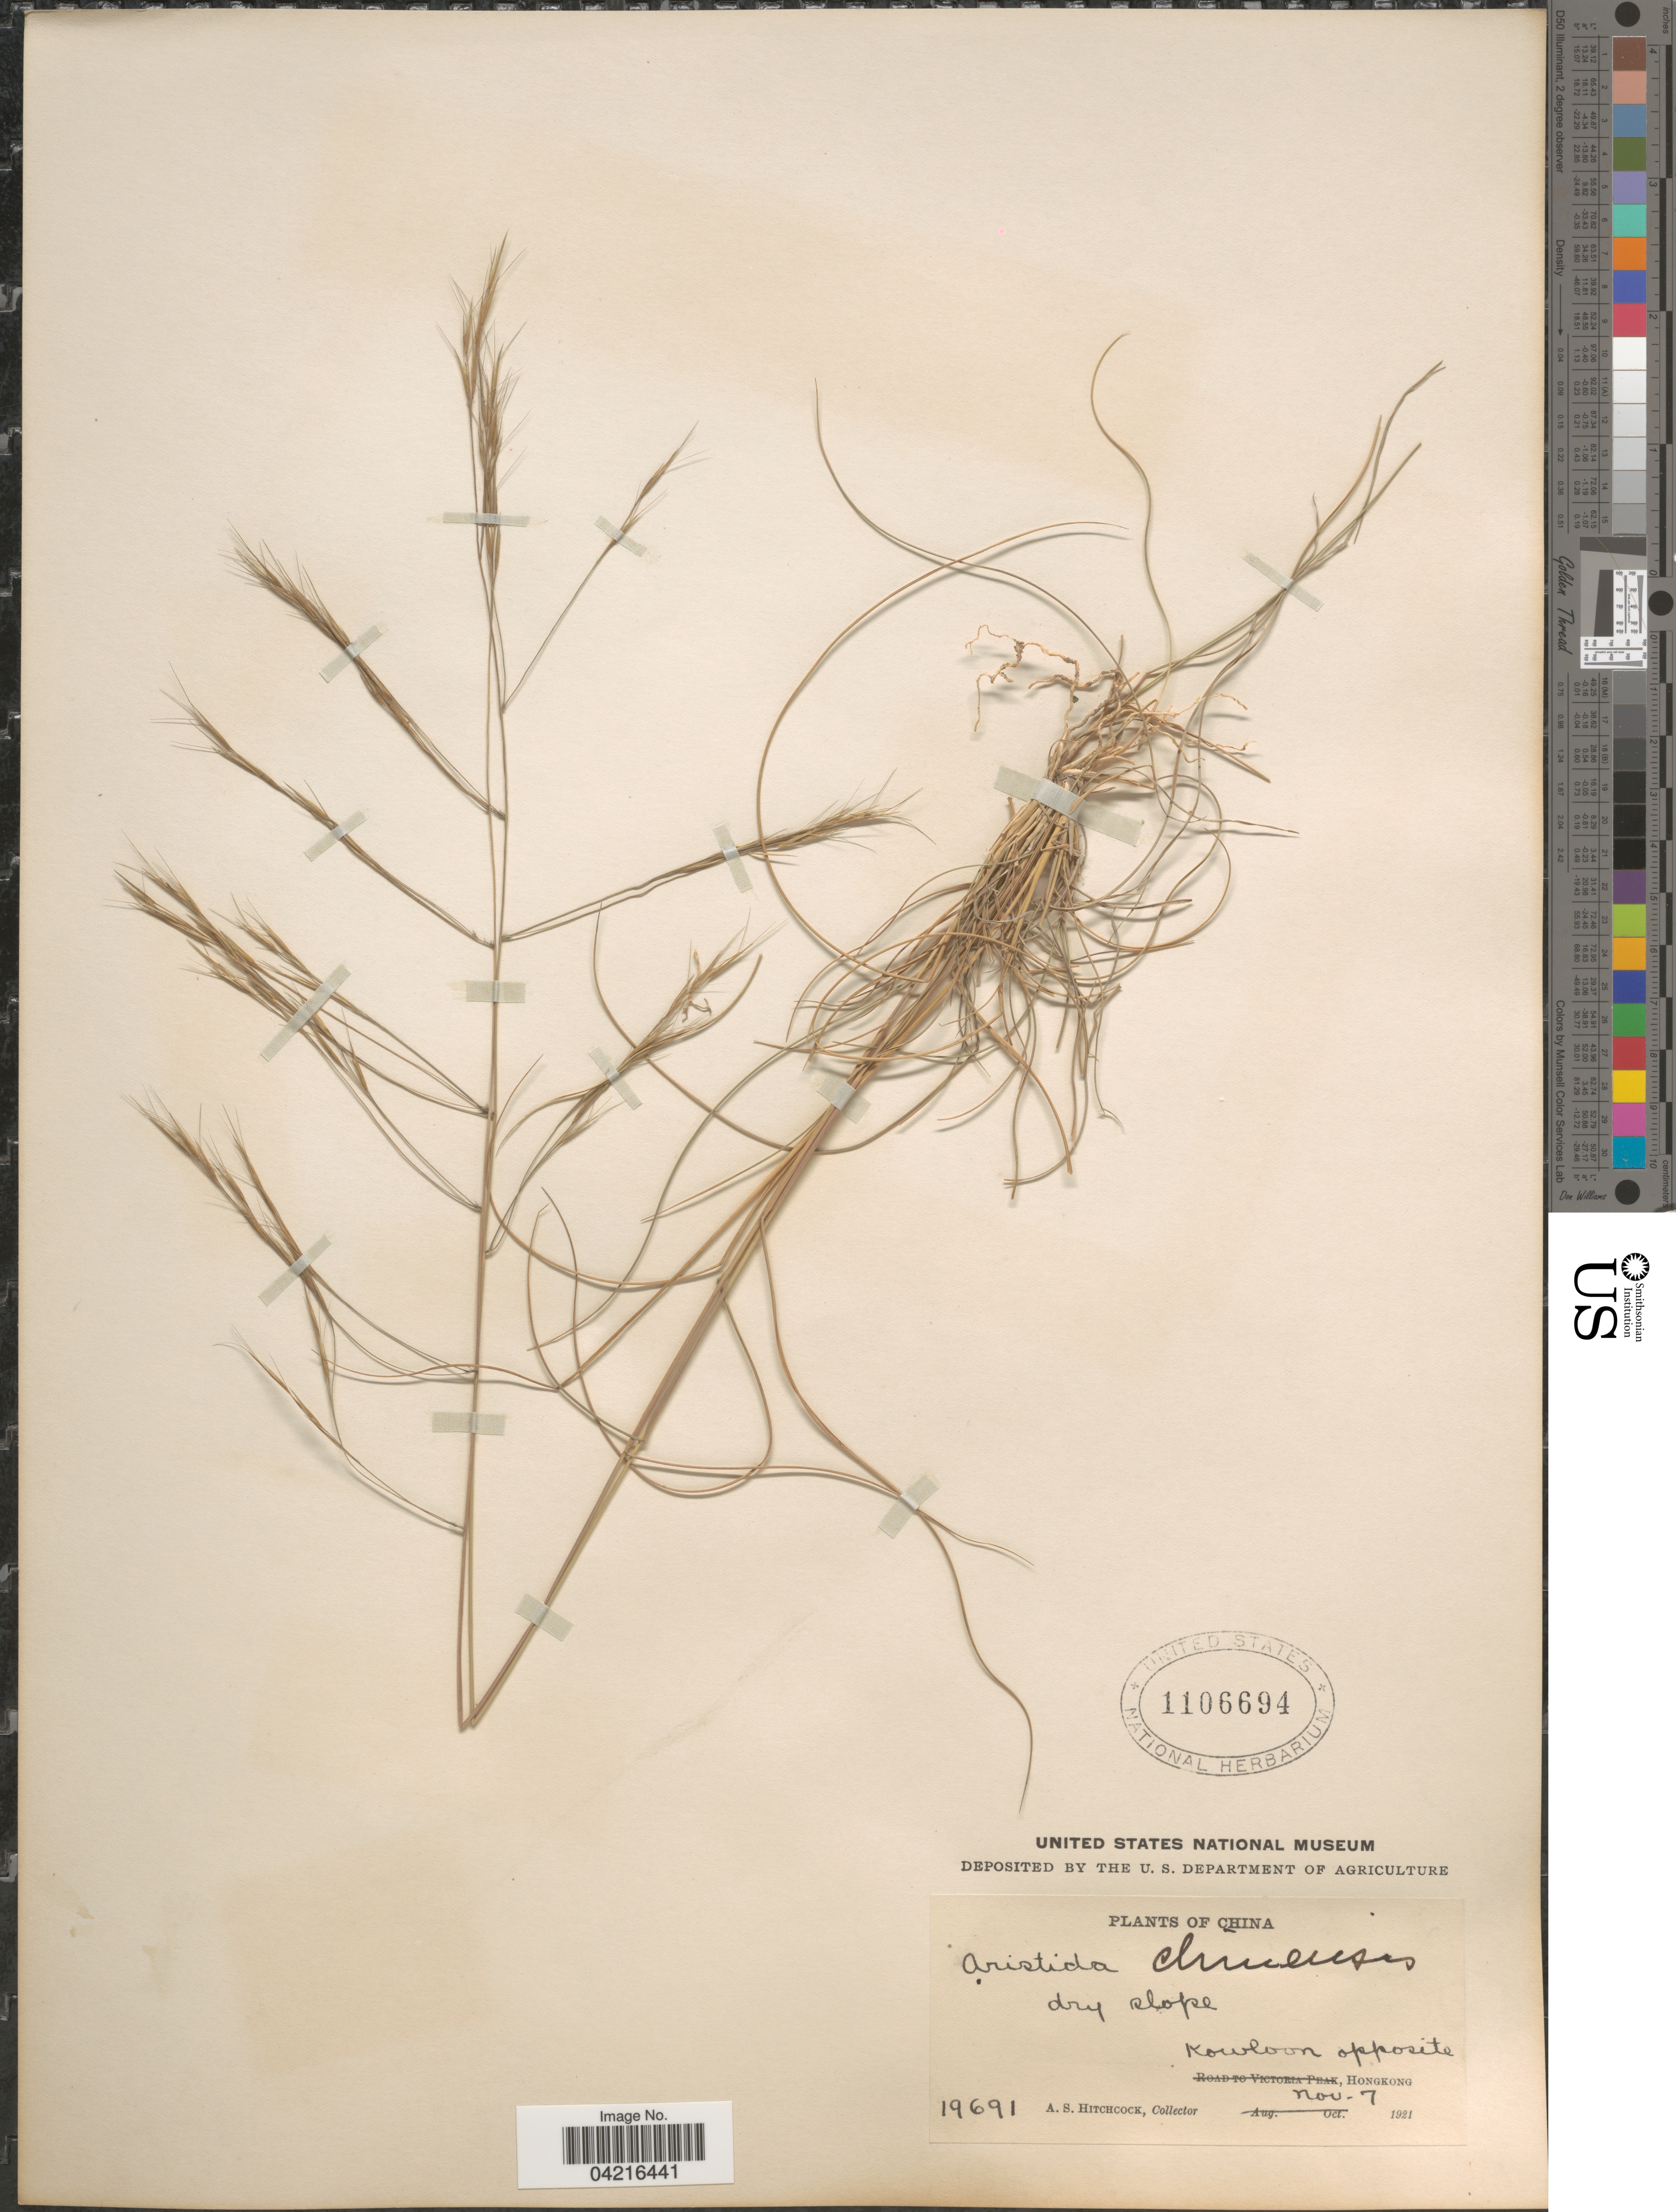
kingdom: Plantae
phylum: Tracheophyta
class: Liliopsida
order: Poales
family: Poaceae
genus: Aristida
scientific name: Aristida chinensis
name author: Munro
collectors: A. S. Hitchcock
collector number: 19691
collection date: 1921-11-07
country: China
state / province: Hong Kong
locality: Kowloon opposite.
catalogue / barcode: US 1106694